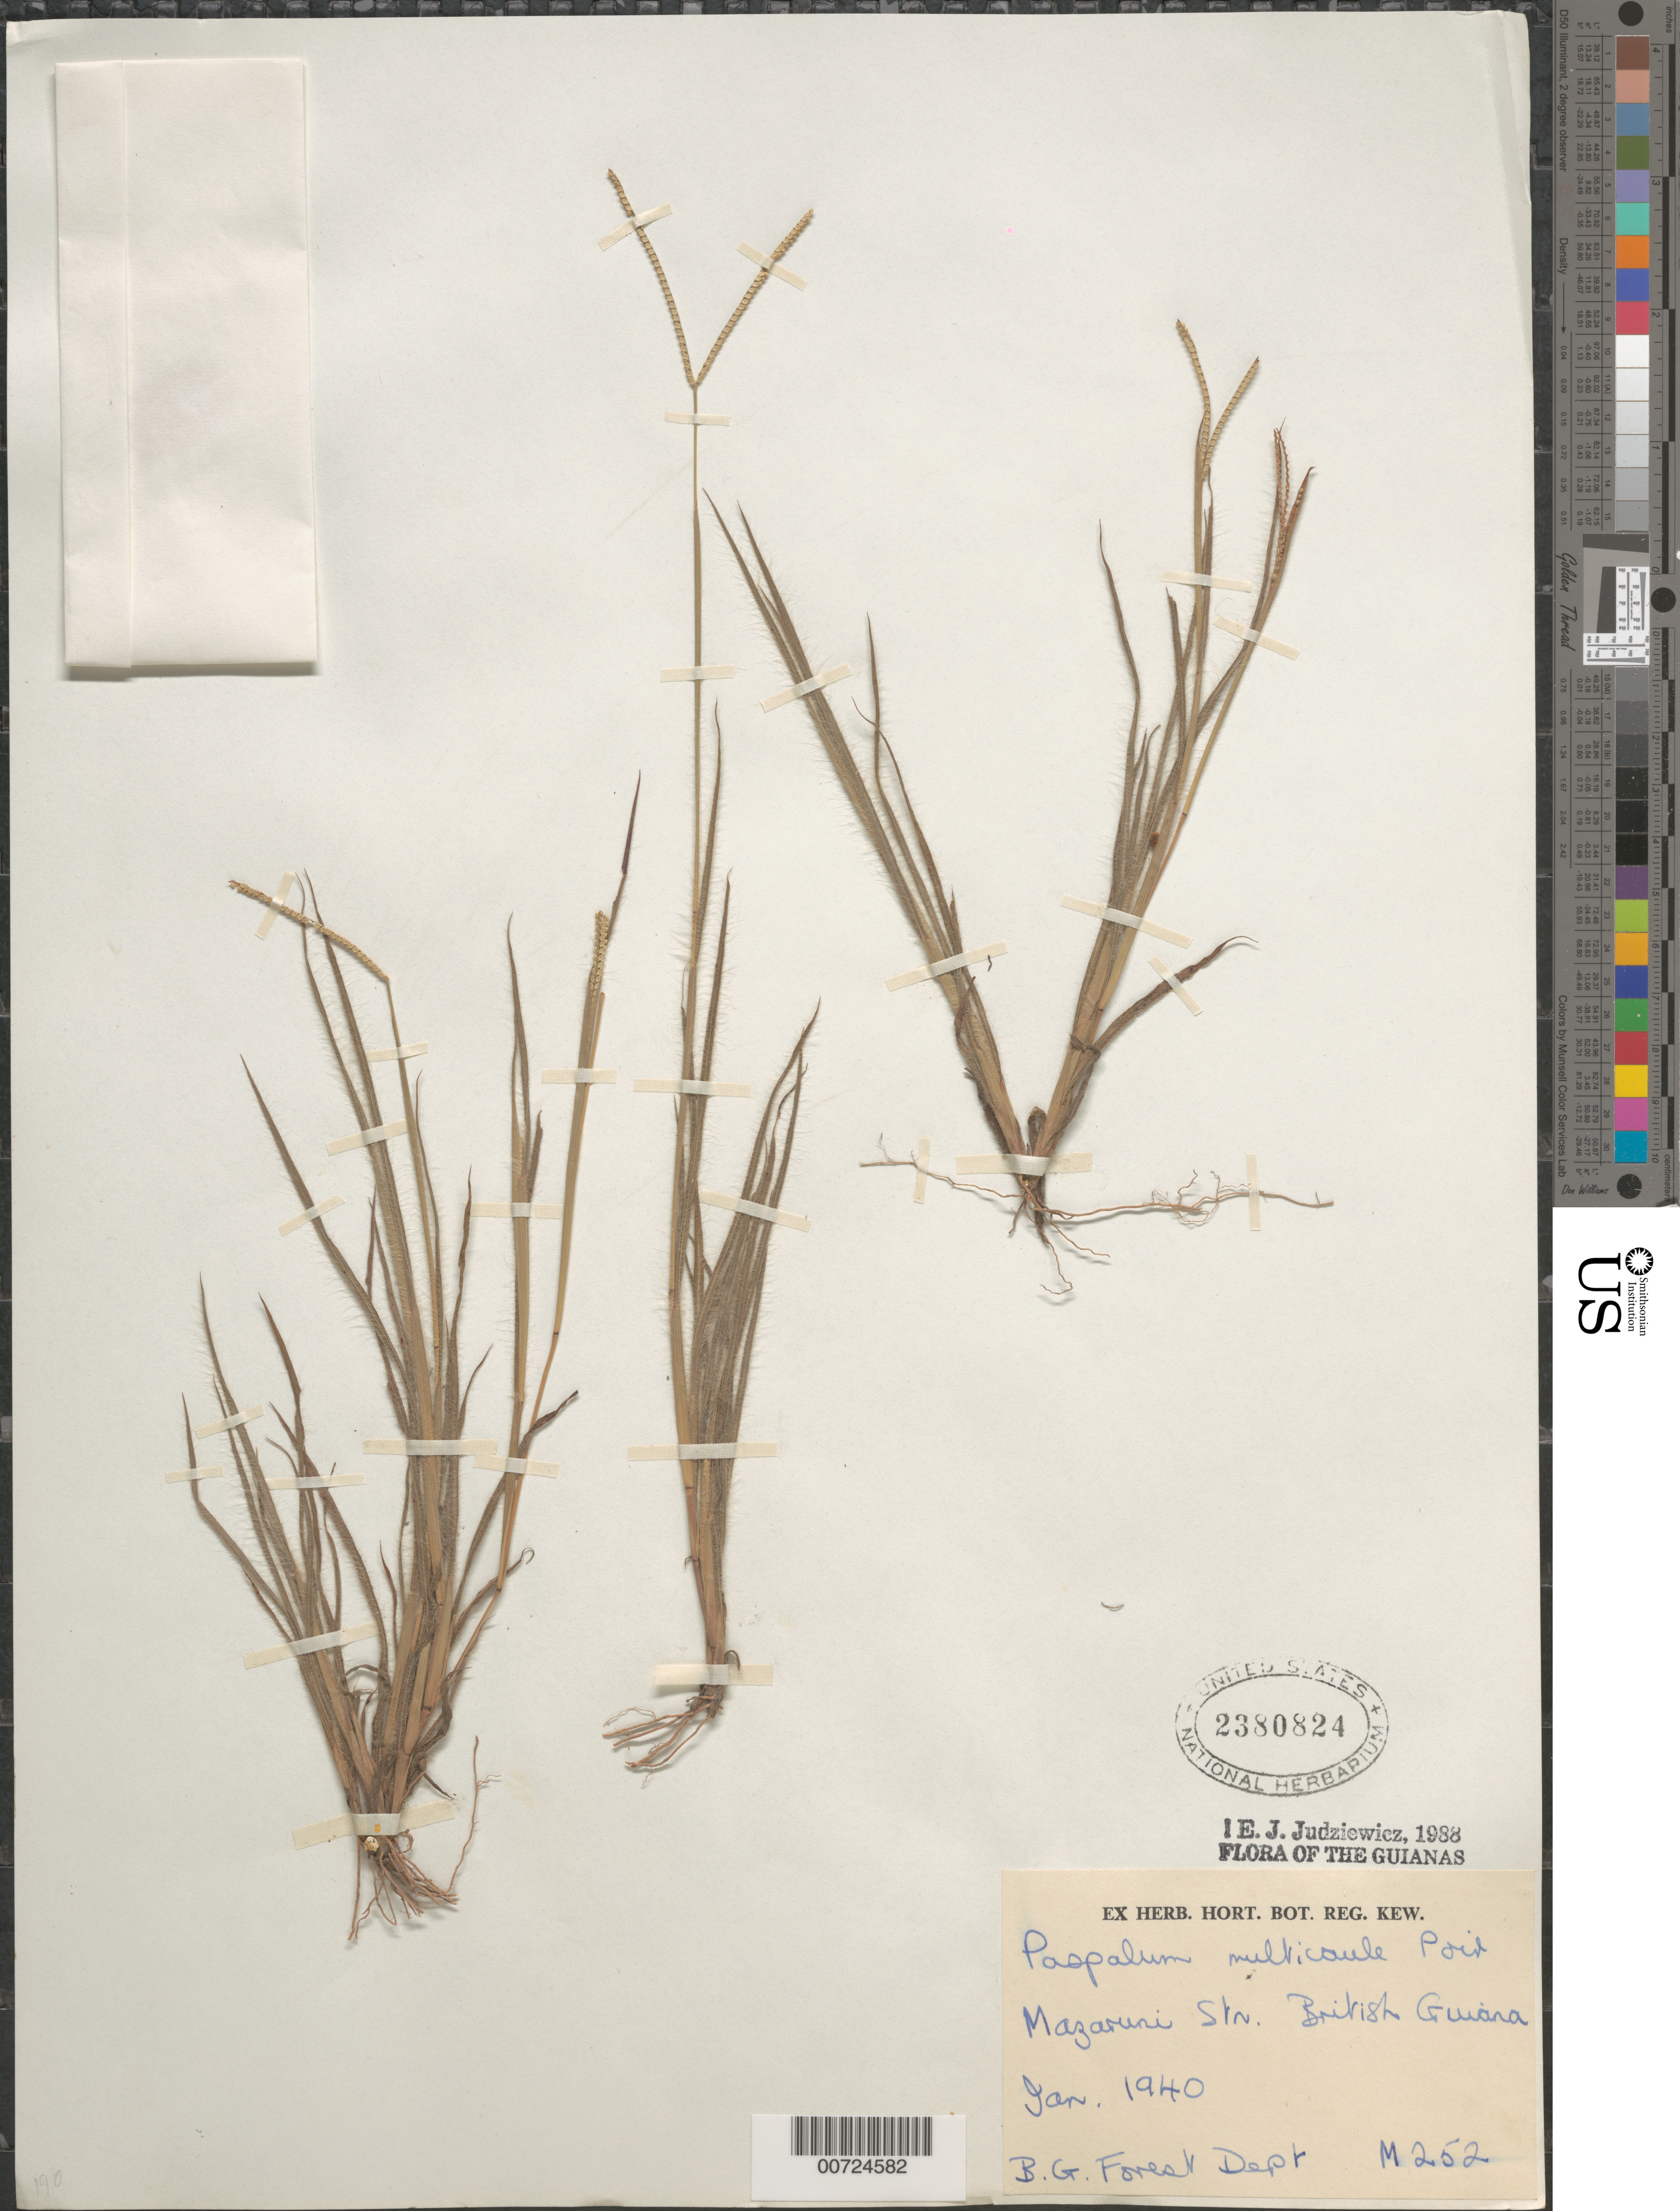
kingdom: Plantae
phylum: Tracheophyta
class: Liliopsida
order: Poales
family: Poaceae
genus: Paspalum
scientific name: Paspalum multicaule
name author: Poir.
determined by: Judziewicz, E. J.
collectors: Forest Dept. B. G. & British Guiana Forestry Dept.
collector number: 252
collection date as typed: Jan-40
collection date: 1940-01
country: Guyana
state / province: Cuyuni-Mazaruni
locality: Mazaruni Station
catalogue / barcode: US 2380824